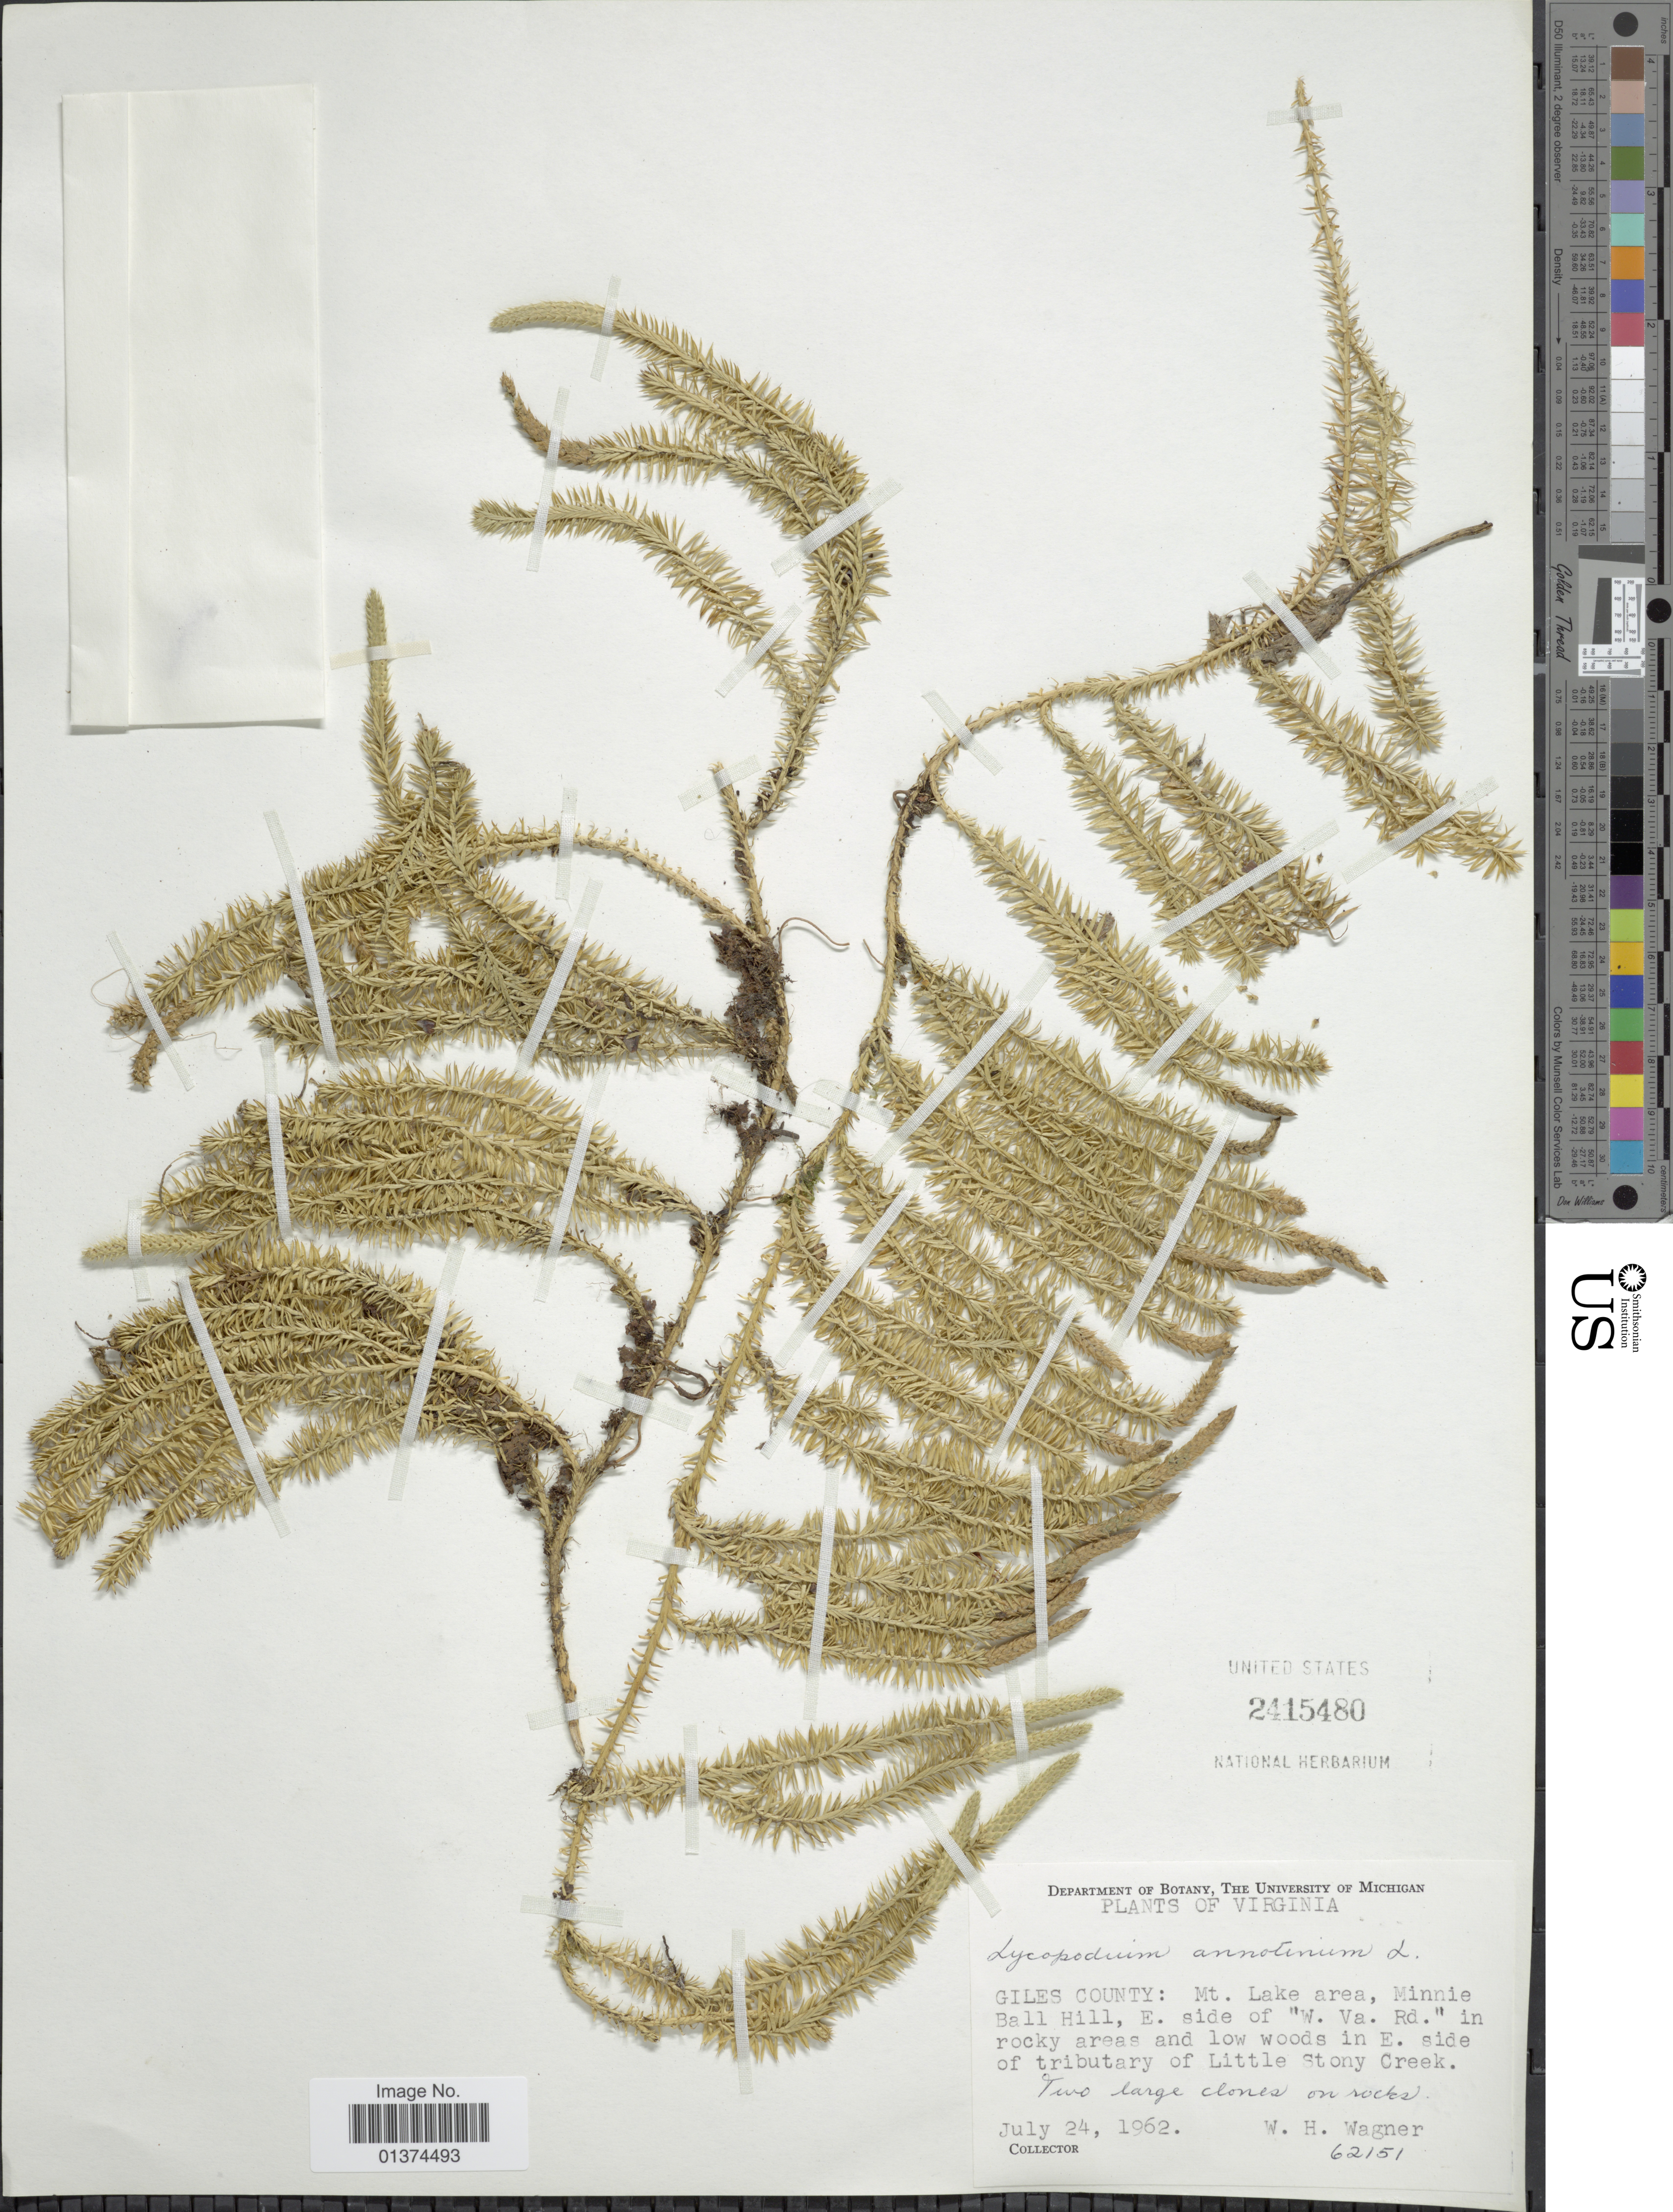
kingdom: Plantae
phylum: Tracheophyta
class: Lycopodiopsida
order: Lycopodiales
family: Lycopodiaceae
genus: Spinulum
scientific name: Spinulum annotinum subsp. annotinum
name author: (L.) A. Haines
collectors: W. H. Wagner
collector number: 62151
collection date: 1962-07-24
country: United States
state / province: Virginia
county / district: Giles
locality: Mt Lake area, Minnie Ball Hill, E side of 'W.Va.Rd' in rocky areas and low woods in E. side of tributary of Little Stony Creek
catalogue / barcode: US 2415480